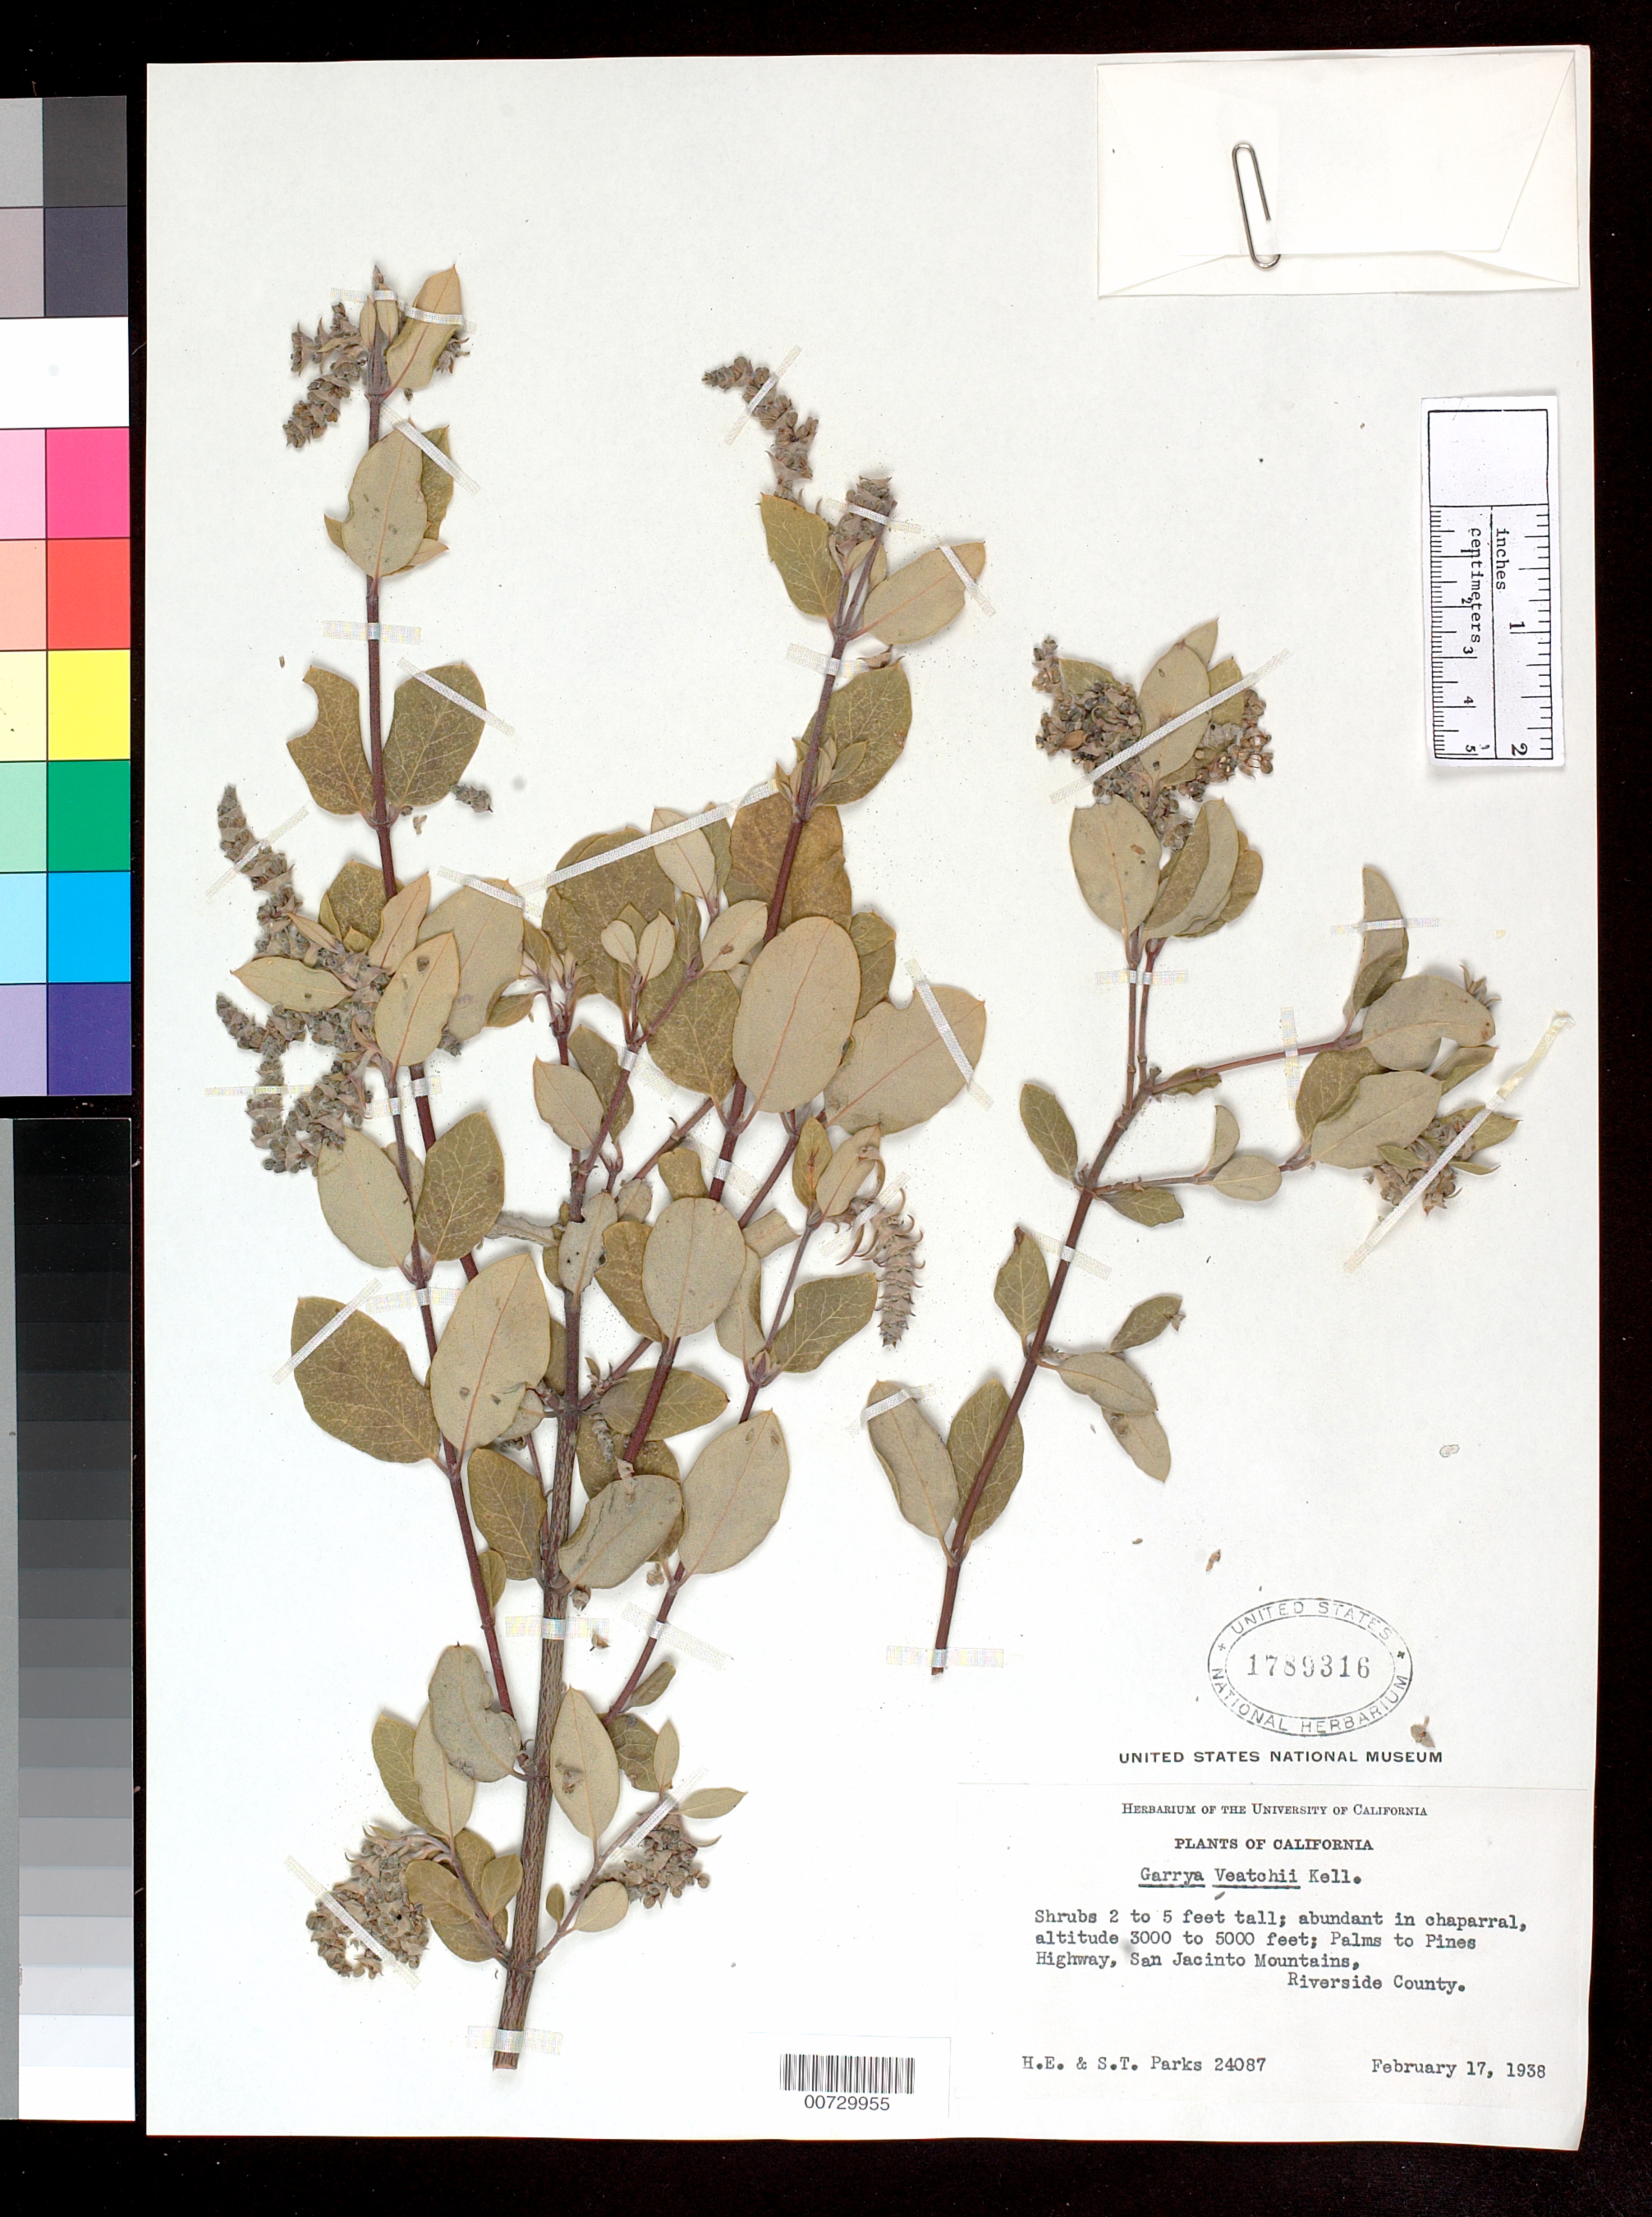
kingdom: Plantae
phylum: Tracheophyta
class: Magnoliopsida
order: Garryales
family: Garryaceae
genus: Garrya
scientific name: Garrya veatchii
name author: Kellogg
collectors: H. E. Parks & S. Parks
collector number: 24087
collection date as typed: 17 Feb 1938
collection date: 1938-02-17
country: United States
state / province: California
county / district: Riverside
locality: Palms to Pines Highway. San Jacinto Mts.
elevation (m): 914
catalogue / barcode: US 1789316